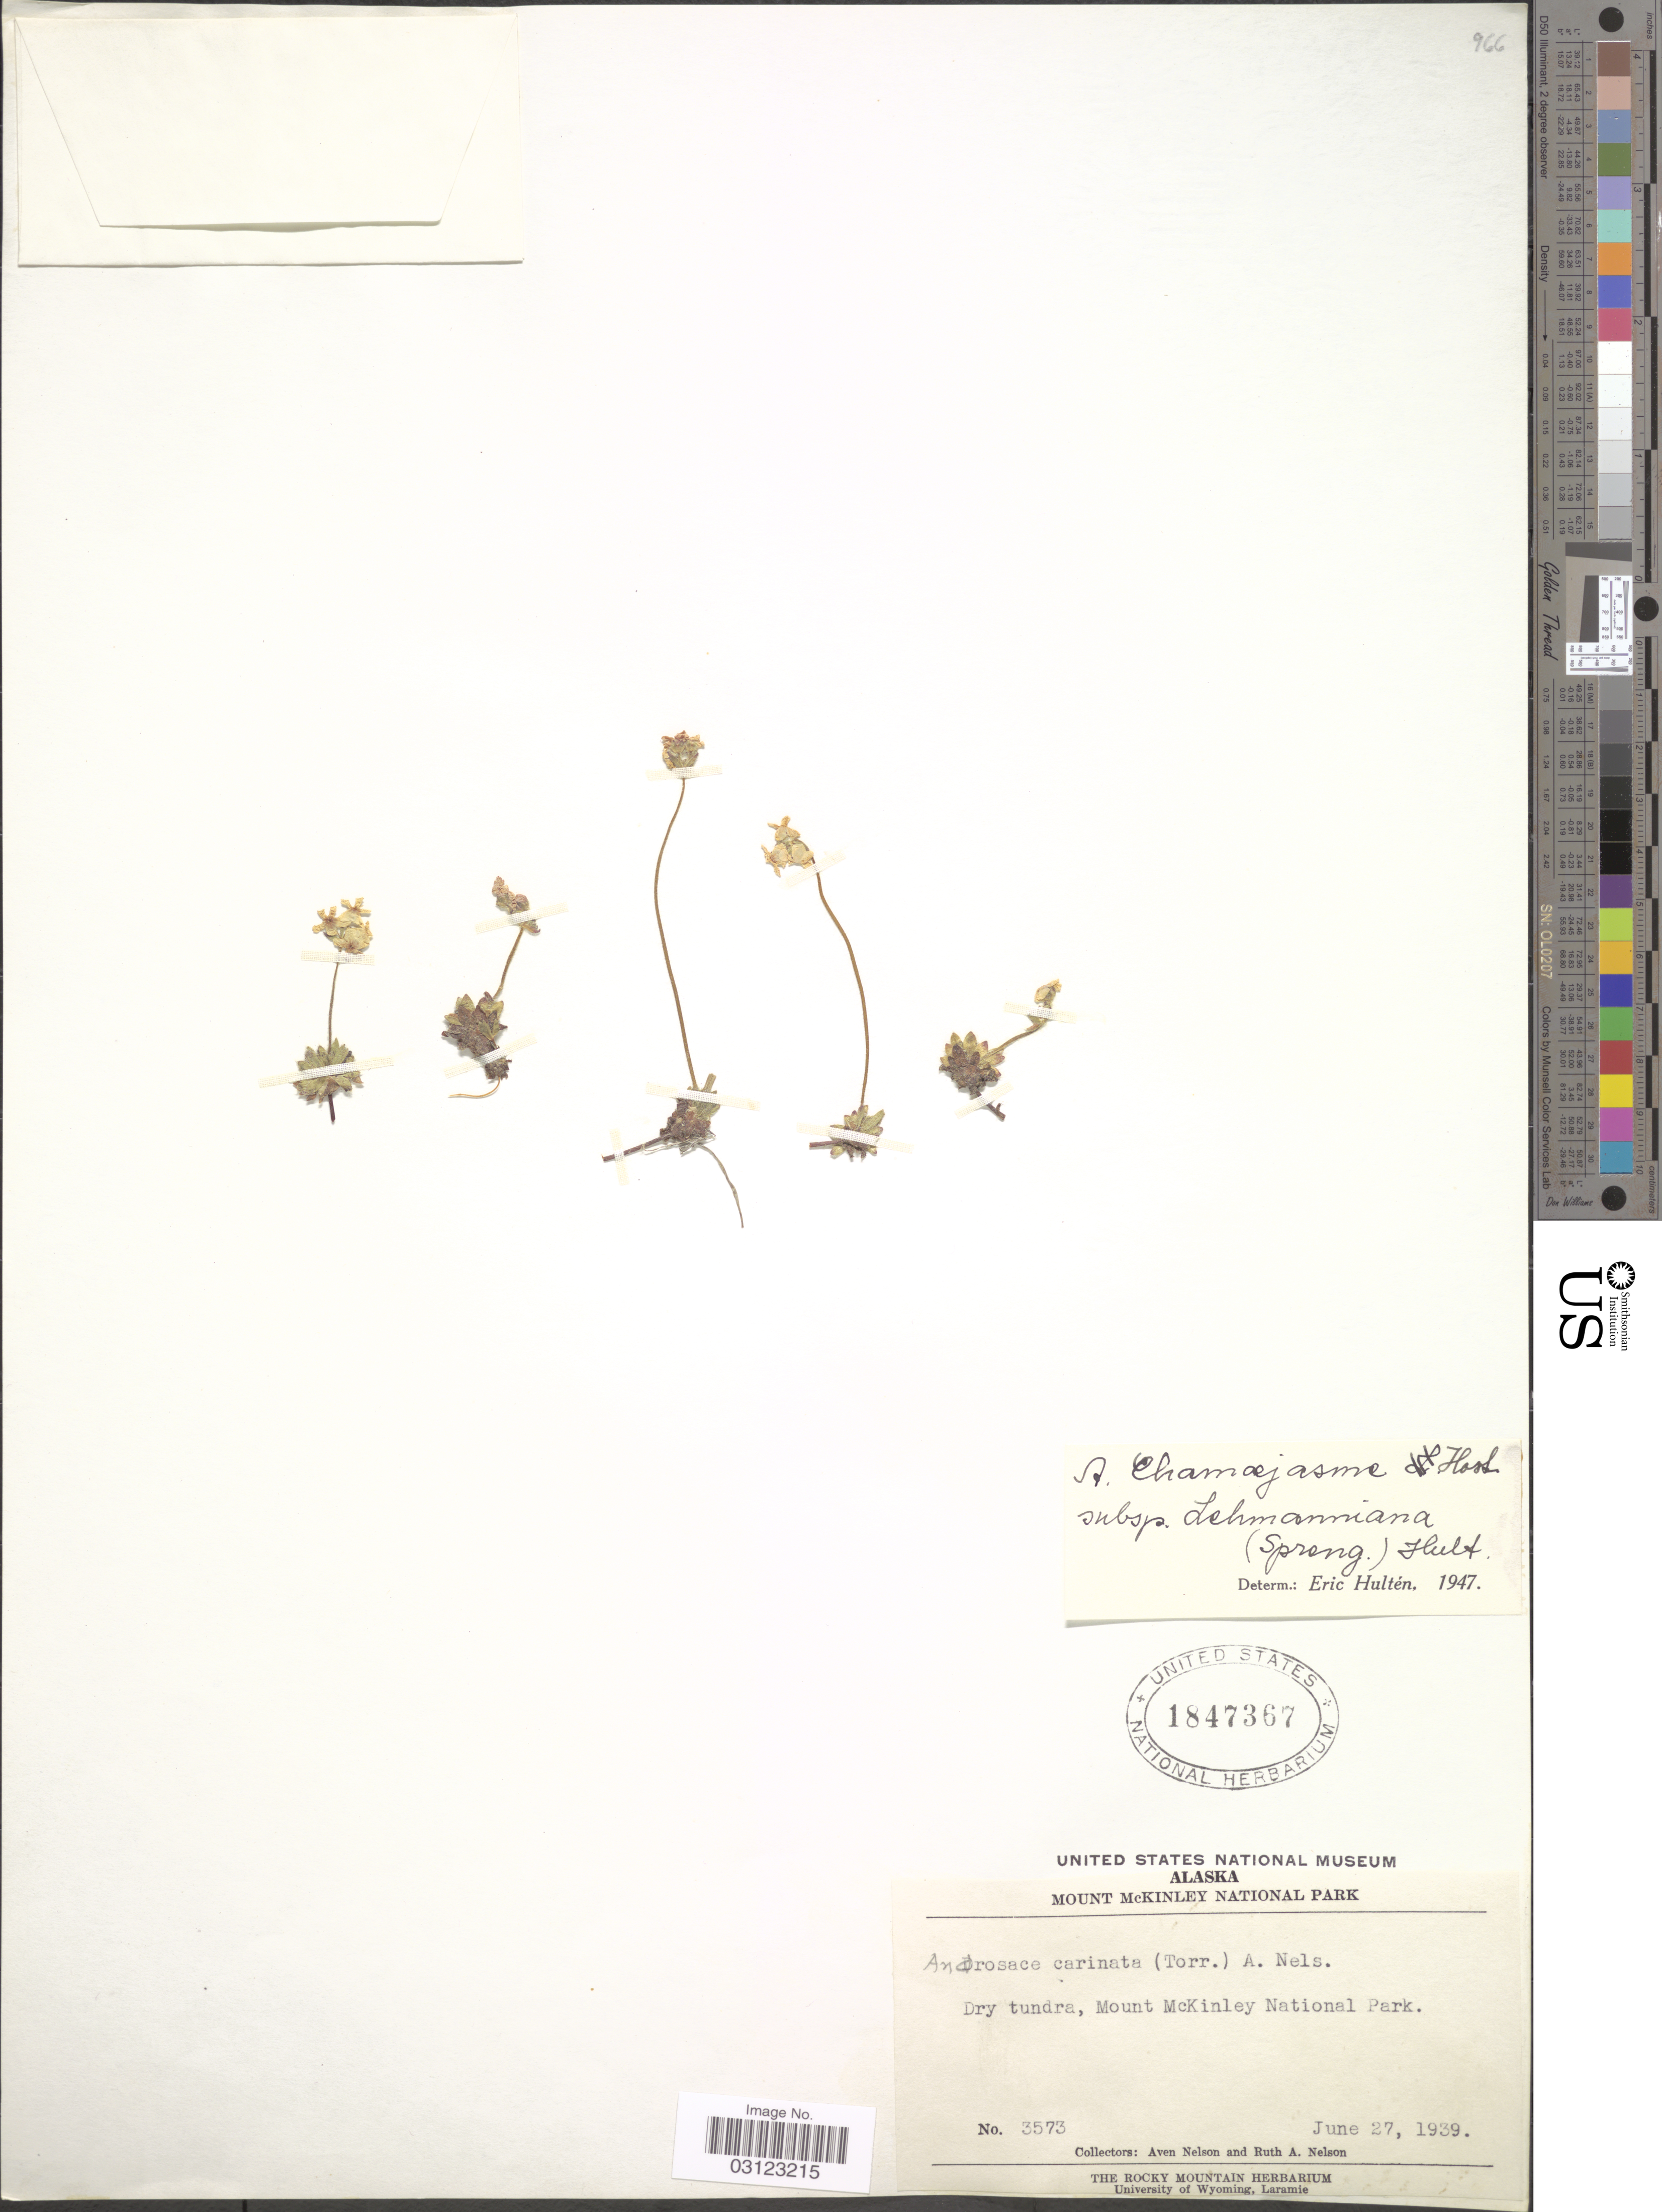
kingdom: Plantae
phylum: Tracheophyta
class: Magnoliopsida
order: Ericales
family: Primulaceae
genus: Androsace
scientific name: Androsace chamaejasme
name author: Wulfen ex Host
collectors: A. Nelson & R. A. Nelson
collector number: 3573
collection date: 1939-06-27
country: United States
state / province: Alaska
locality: Mount McKinley National Park.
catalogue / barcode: US 1847367